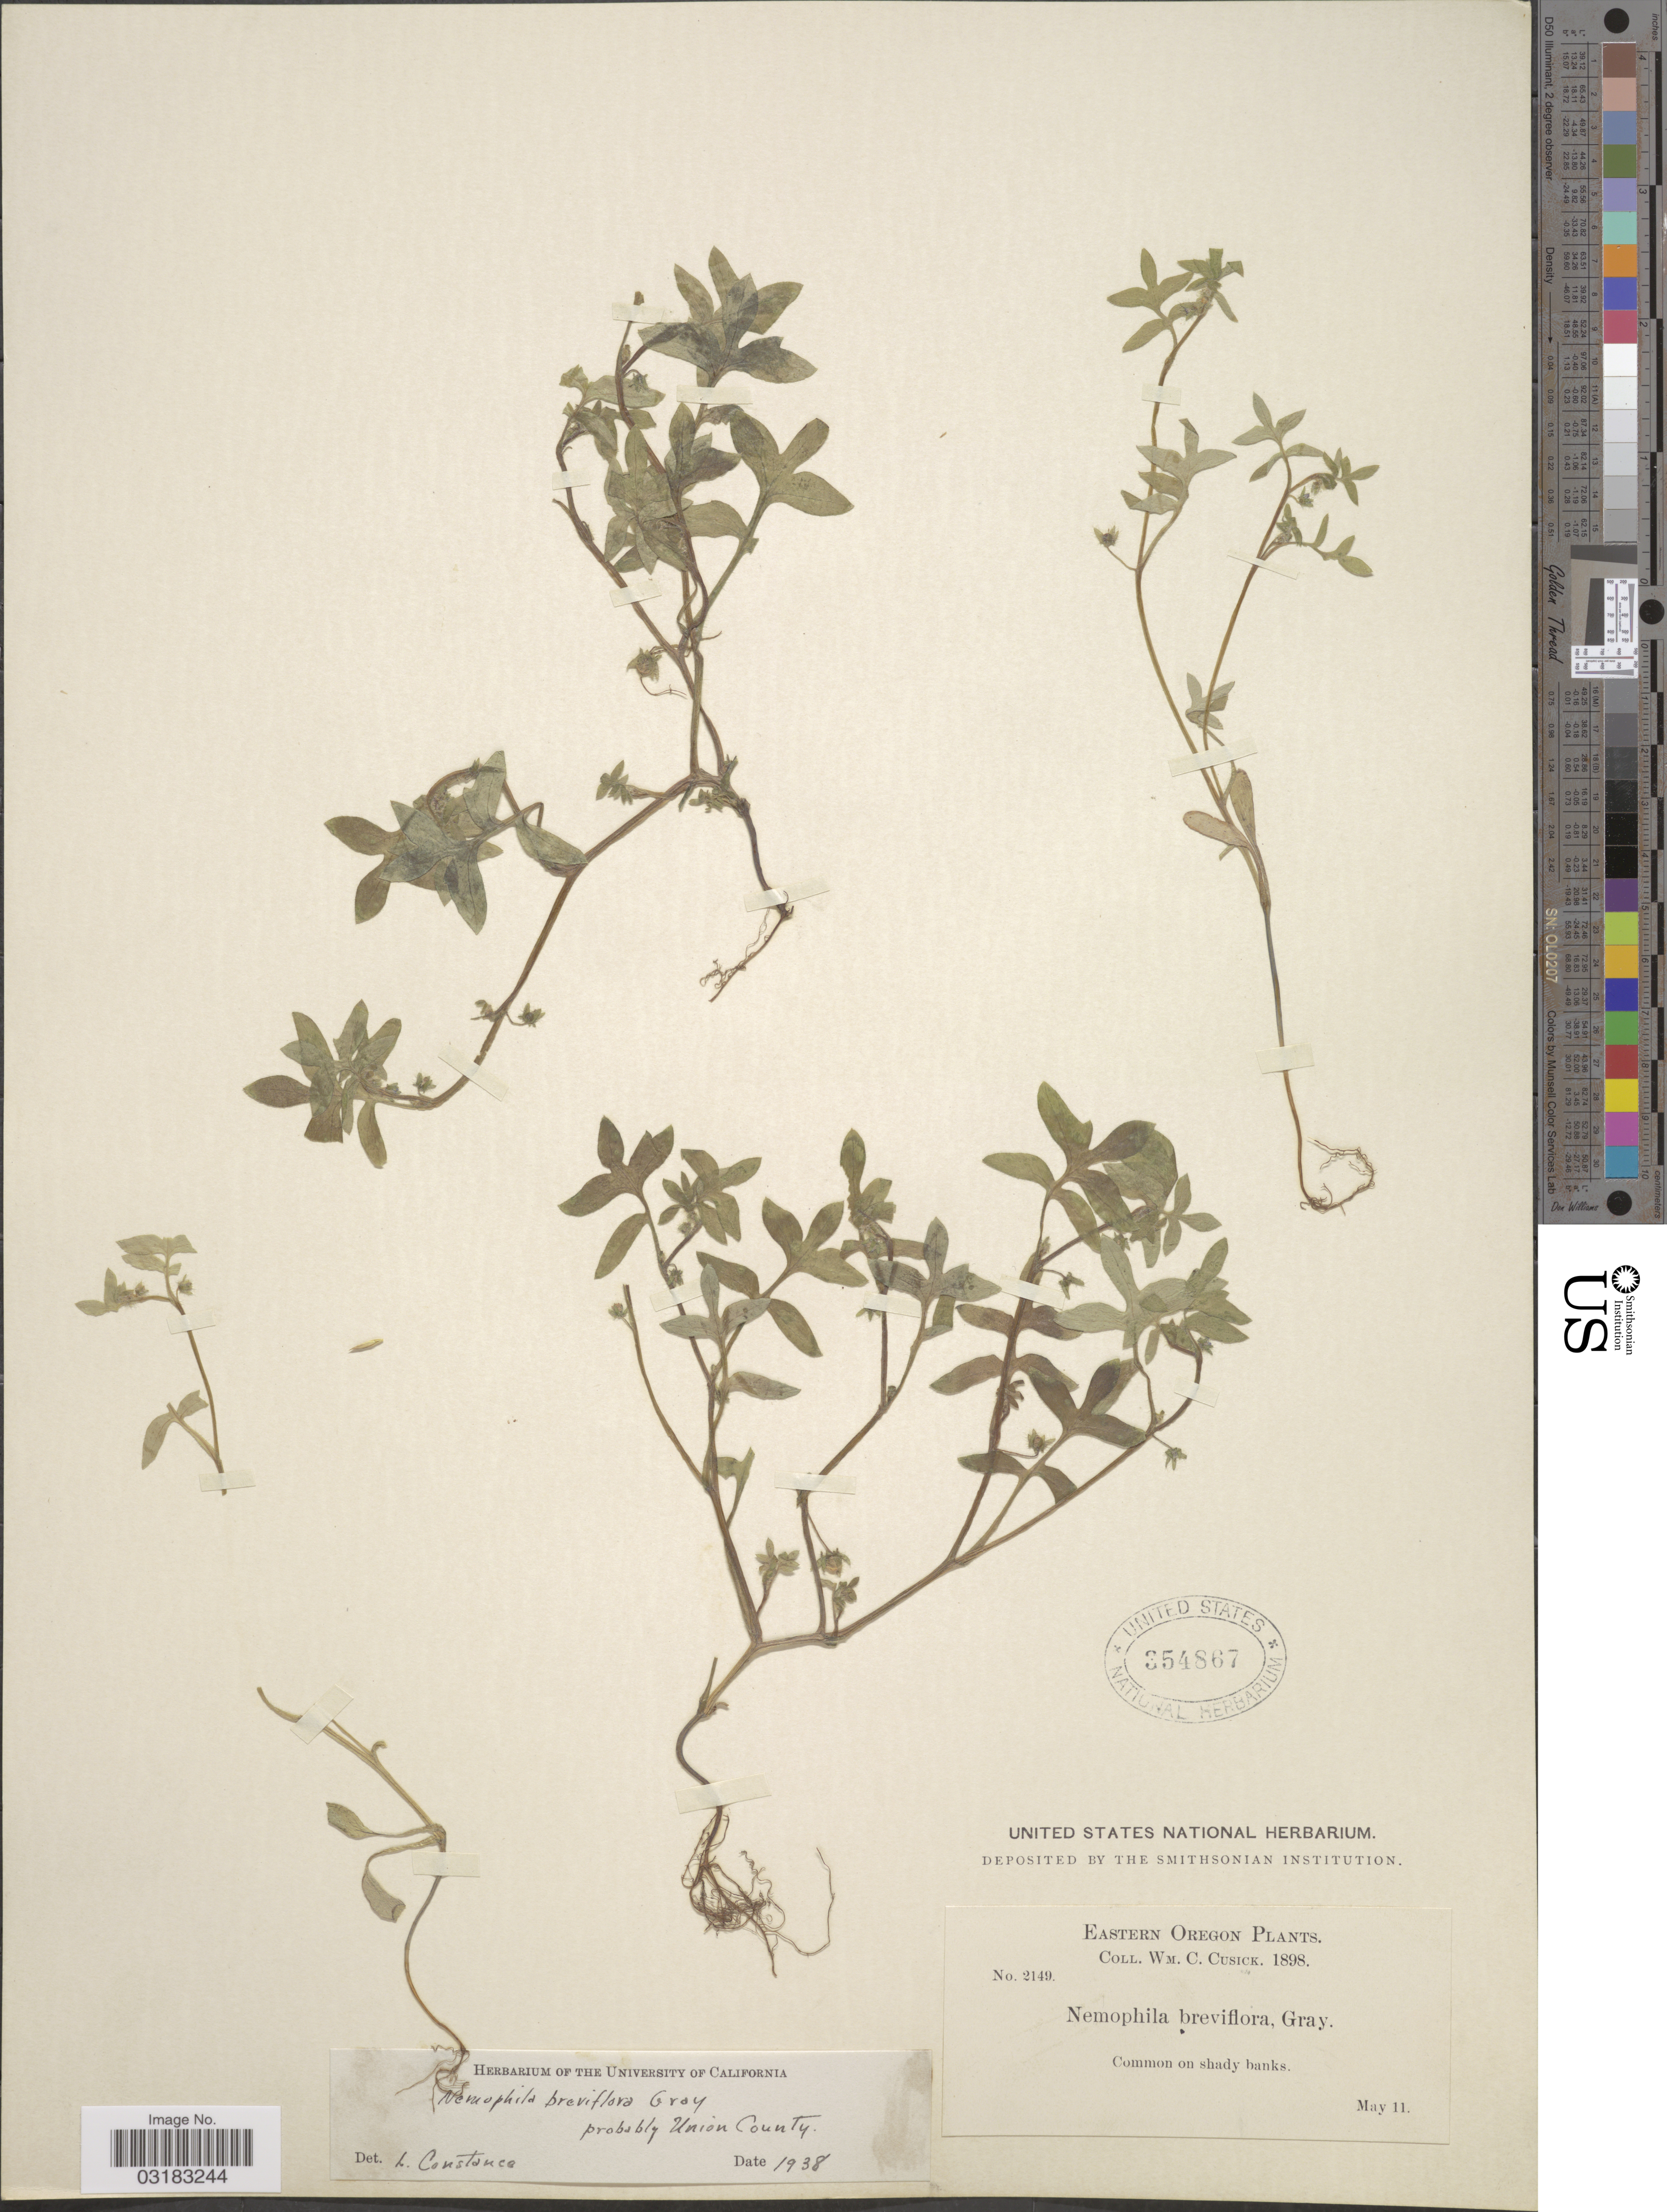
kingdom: Plantae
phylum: Tracheophyta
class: Magnoliopsida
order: Boraginales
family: Hydrophyllaceae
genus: Nemophila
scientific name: Nemophila breviflora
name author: A. Gray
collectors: W. C. Cusick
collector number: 2149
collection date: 1898-05-11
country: United States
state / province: Oregon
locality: Eastern Oregon. Common on shady banks.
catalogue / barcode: US 354867